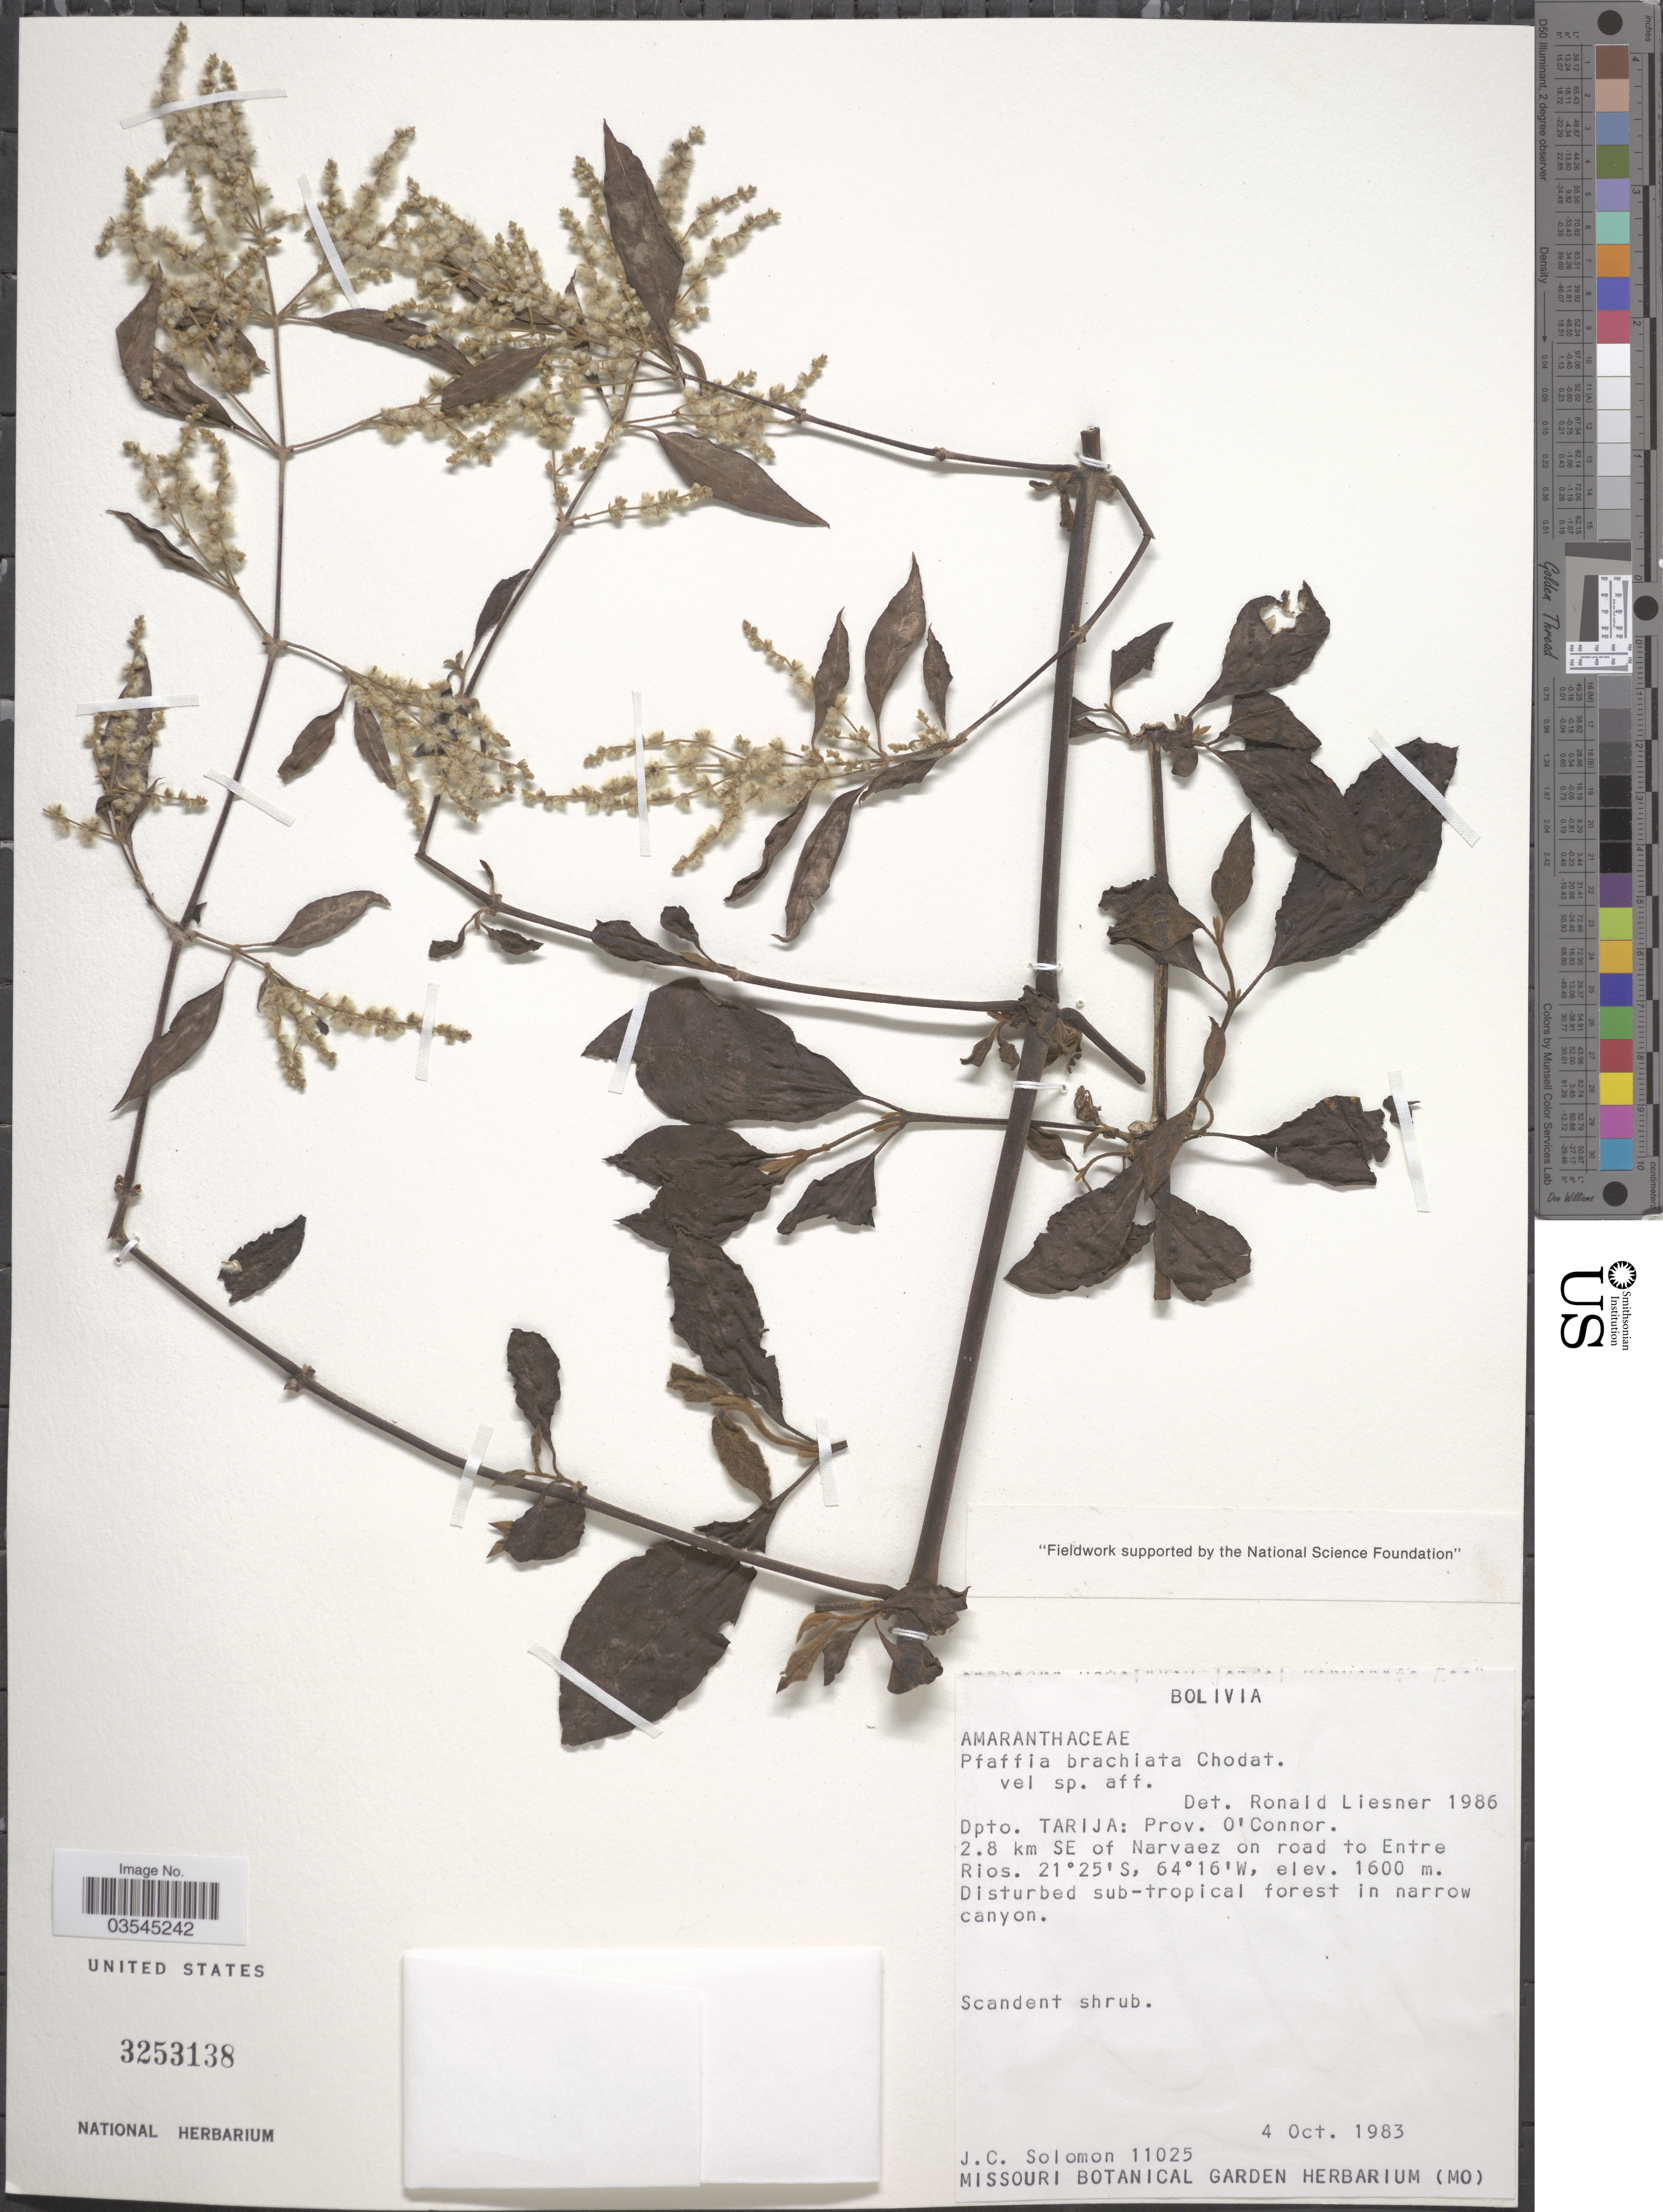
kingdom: Plantae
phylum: Tracheophyta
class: Magnoliopsida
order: Caryophyllales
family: Amaranthaceae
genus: Pfaffia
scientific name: Pfaffia brachiata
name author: Chodat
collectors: J. C. Solomon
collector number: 11025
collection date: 1983-10-04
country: Bolivia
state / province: Tarija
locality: Dpto. Tarija: Prov. O'Connor. 2.8 km SE of Narvaez on road to Entre Rios.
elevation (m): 1600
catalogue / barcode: US 3253138